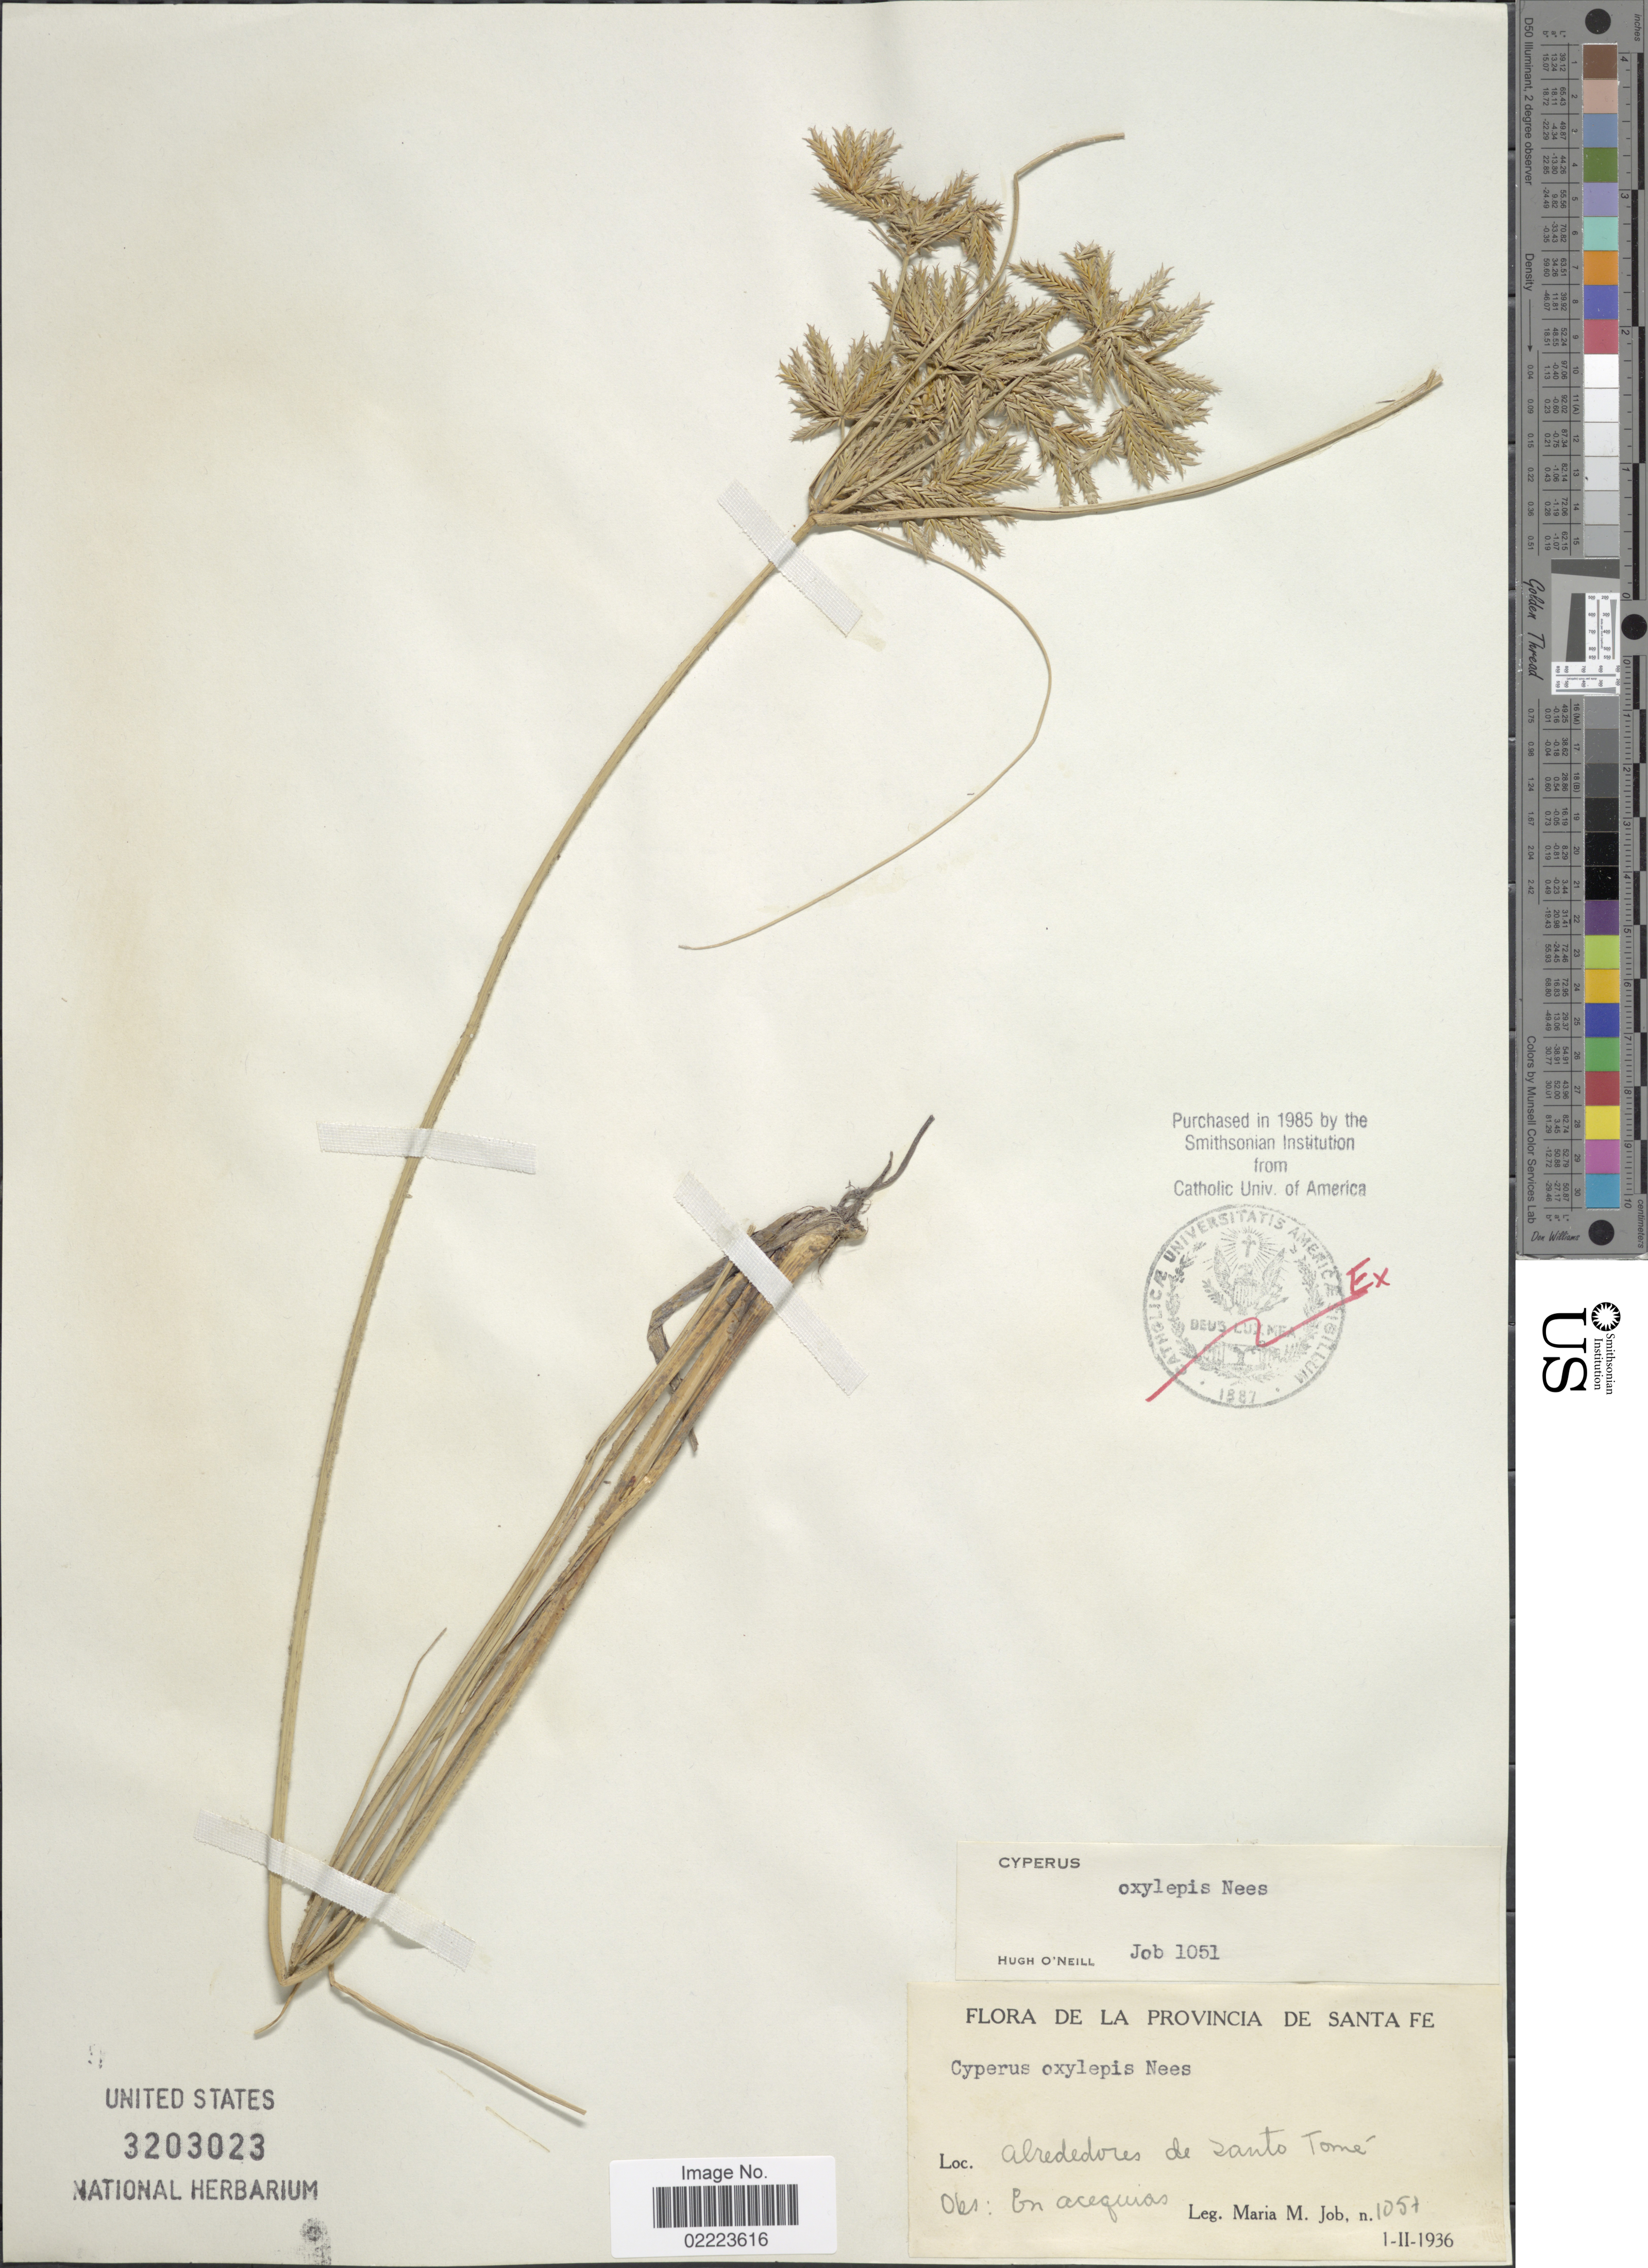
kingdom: Plantae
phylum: Tracheophyta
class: Liliopsida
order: Poales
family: Cyperaceae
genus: Cyperus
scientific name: Cyperus oxylepis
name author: Nees ex Steud.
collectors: M. Job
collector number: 1057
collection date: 1936-02-01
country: Argentina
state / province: Santa Fe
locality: De La Provincia de Snata Fe. Alrededores de Santo Tome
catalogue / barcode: US 3203023